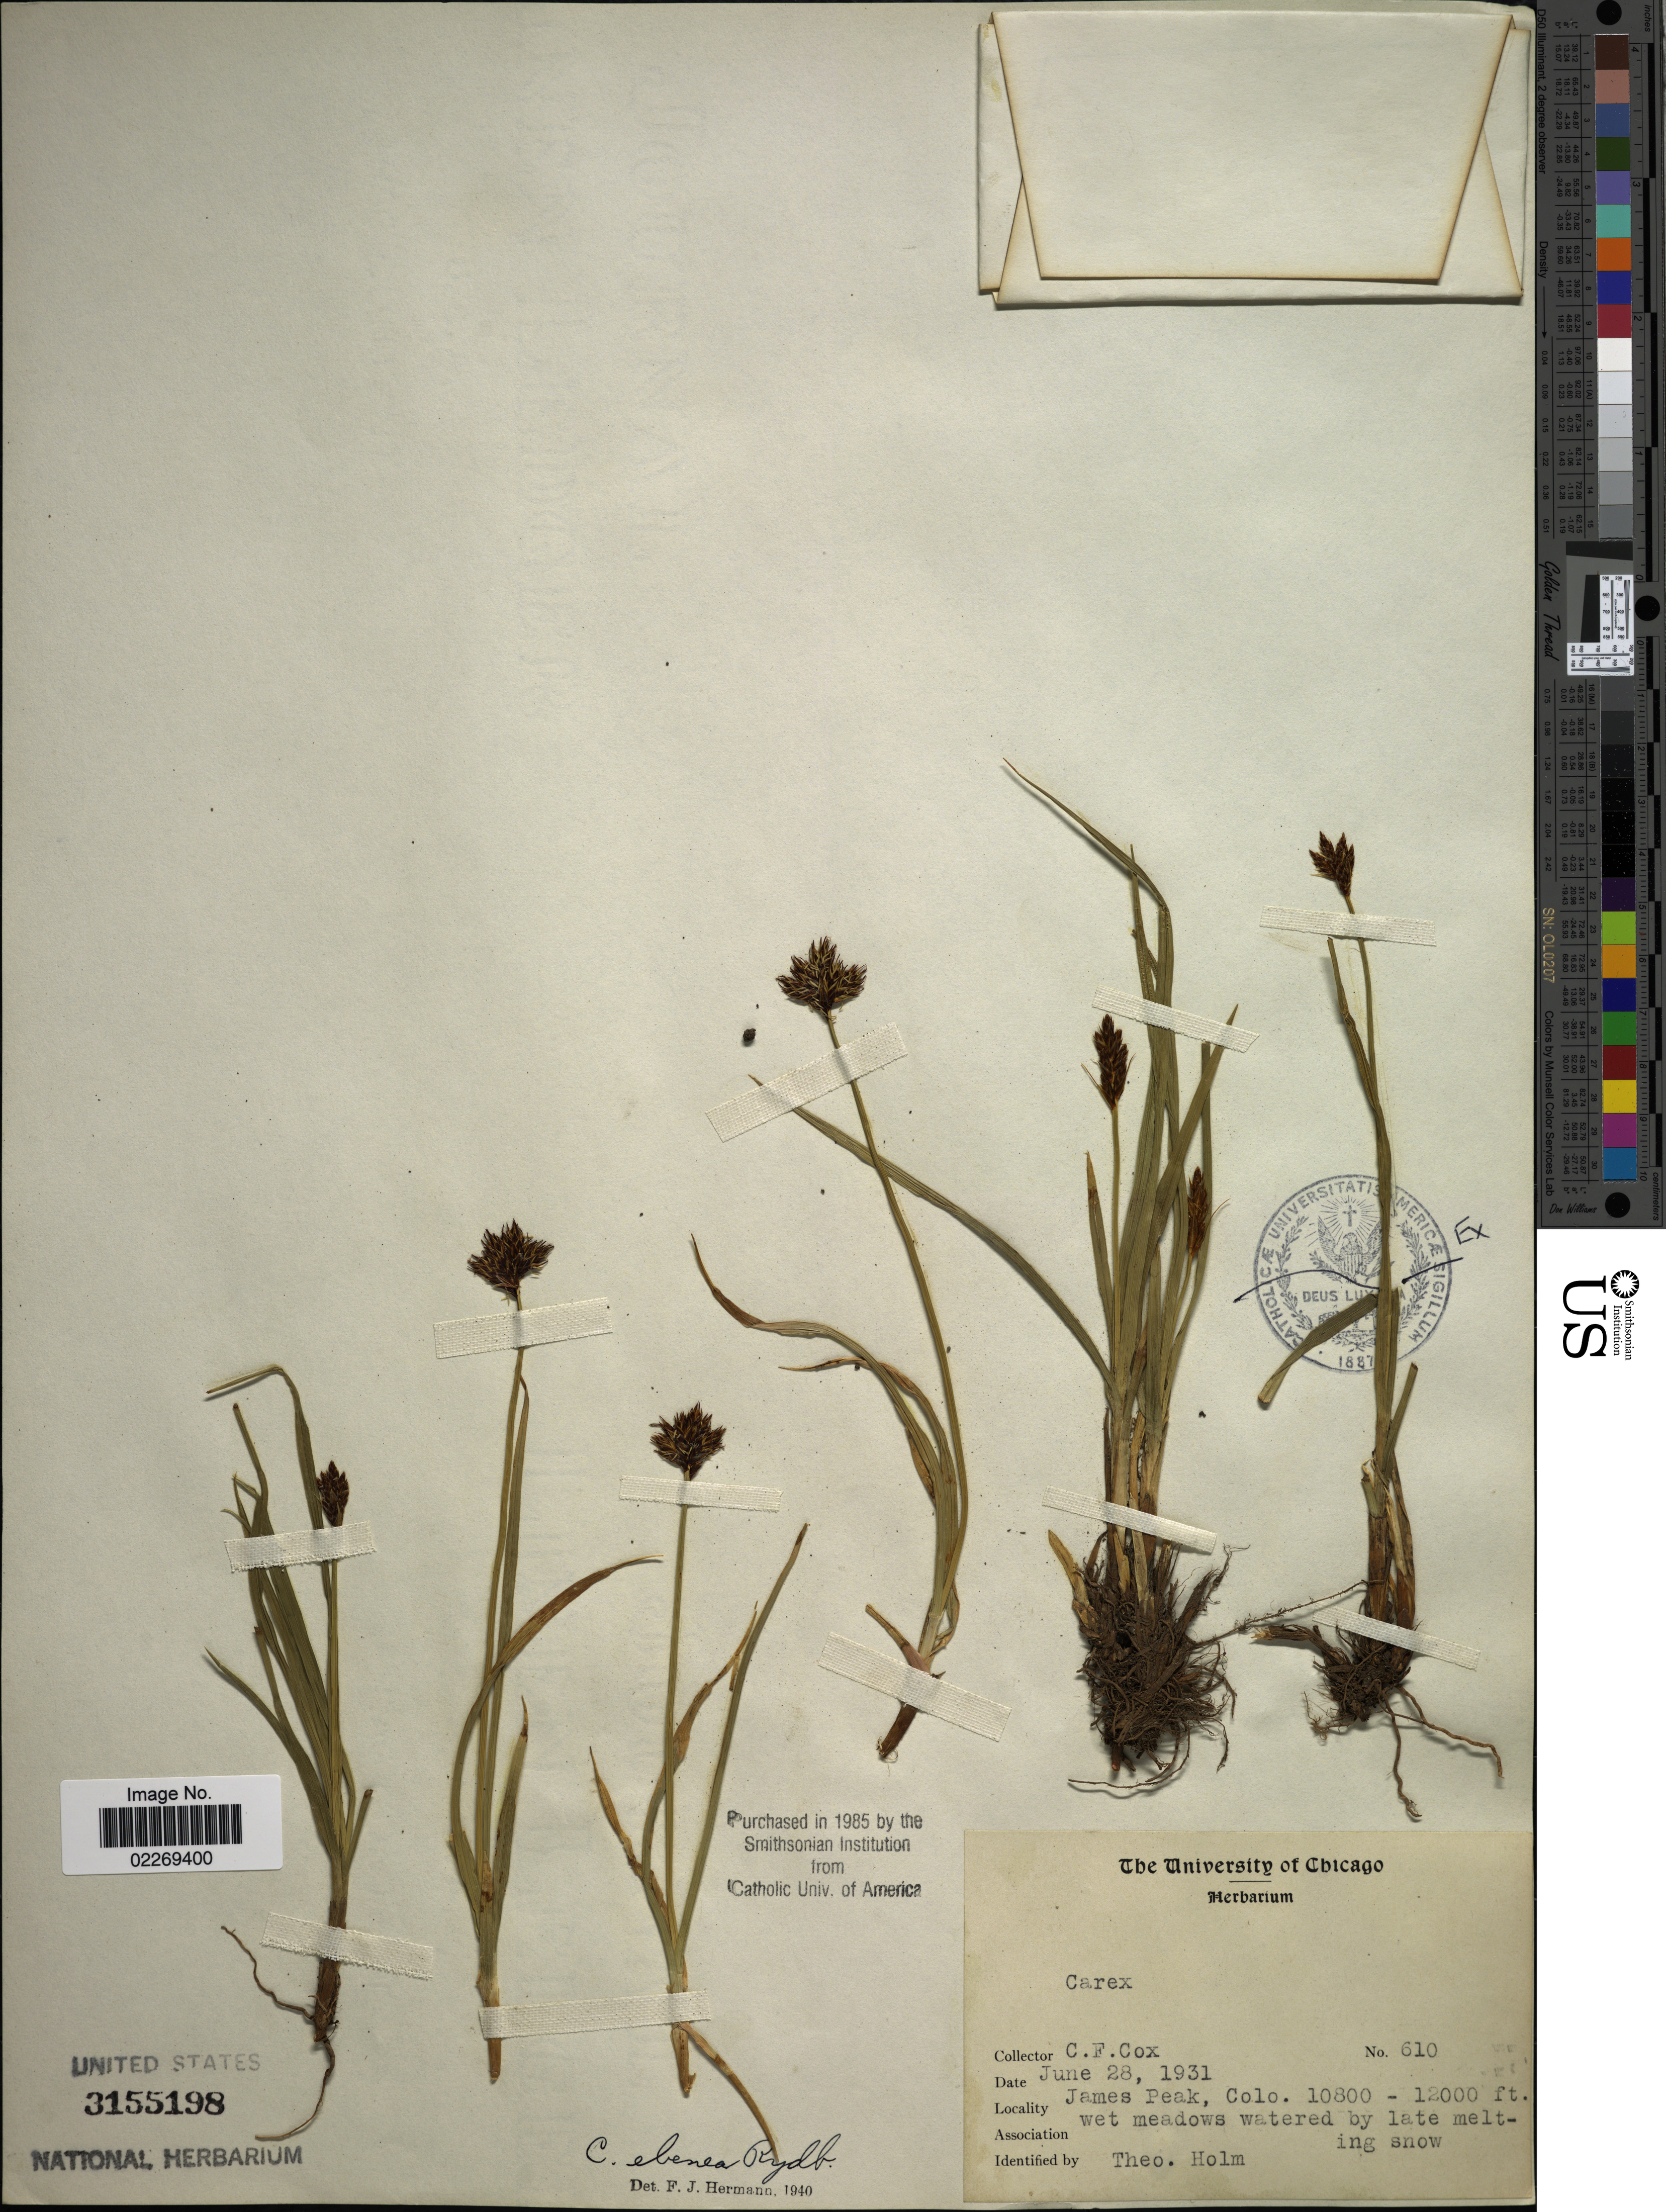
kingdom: Plantae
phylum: Tracheophyta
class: Liliopsida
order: Poales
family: Cyperaceae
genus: Carex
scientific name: Carex ebenea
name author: Rydb.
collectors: C. Cox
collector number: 610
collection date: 1931-06-28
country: United States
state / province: Colorado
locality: James Peak, Colo.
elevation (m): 3292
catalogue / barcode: US 3155198